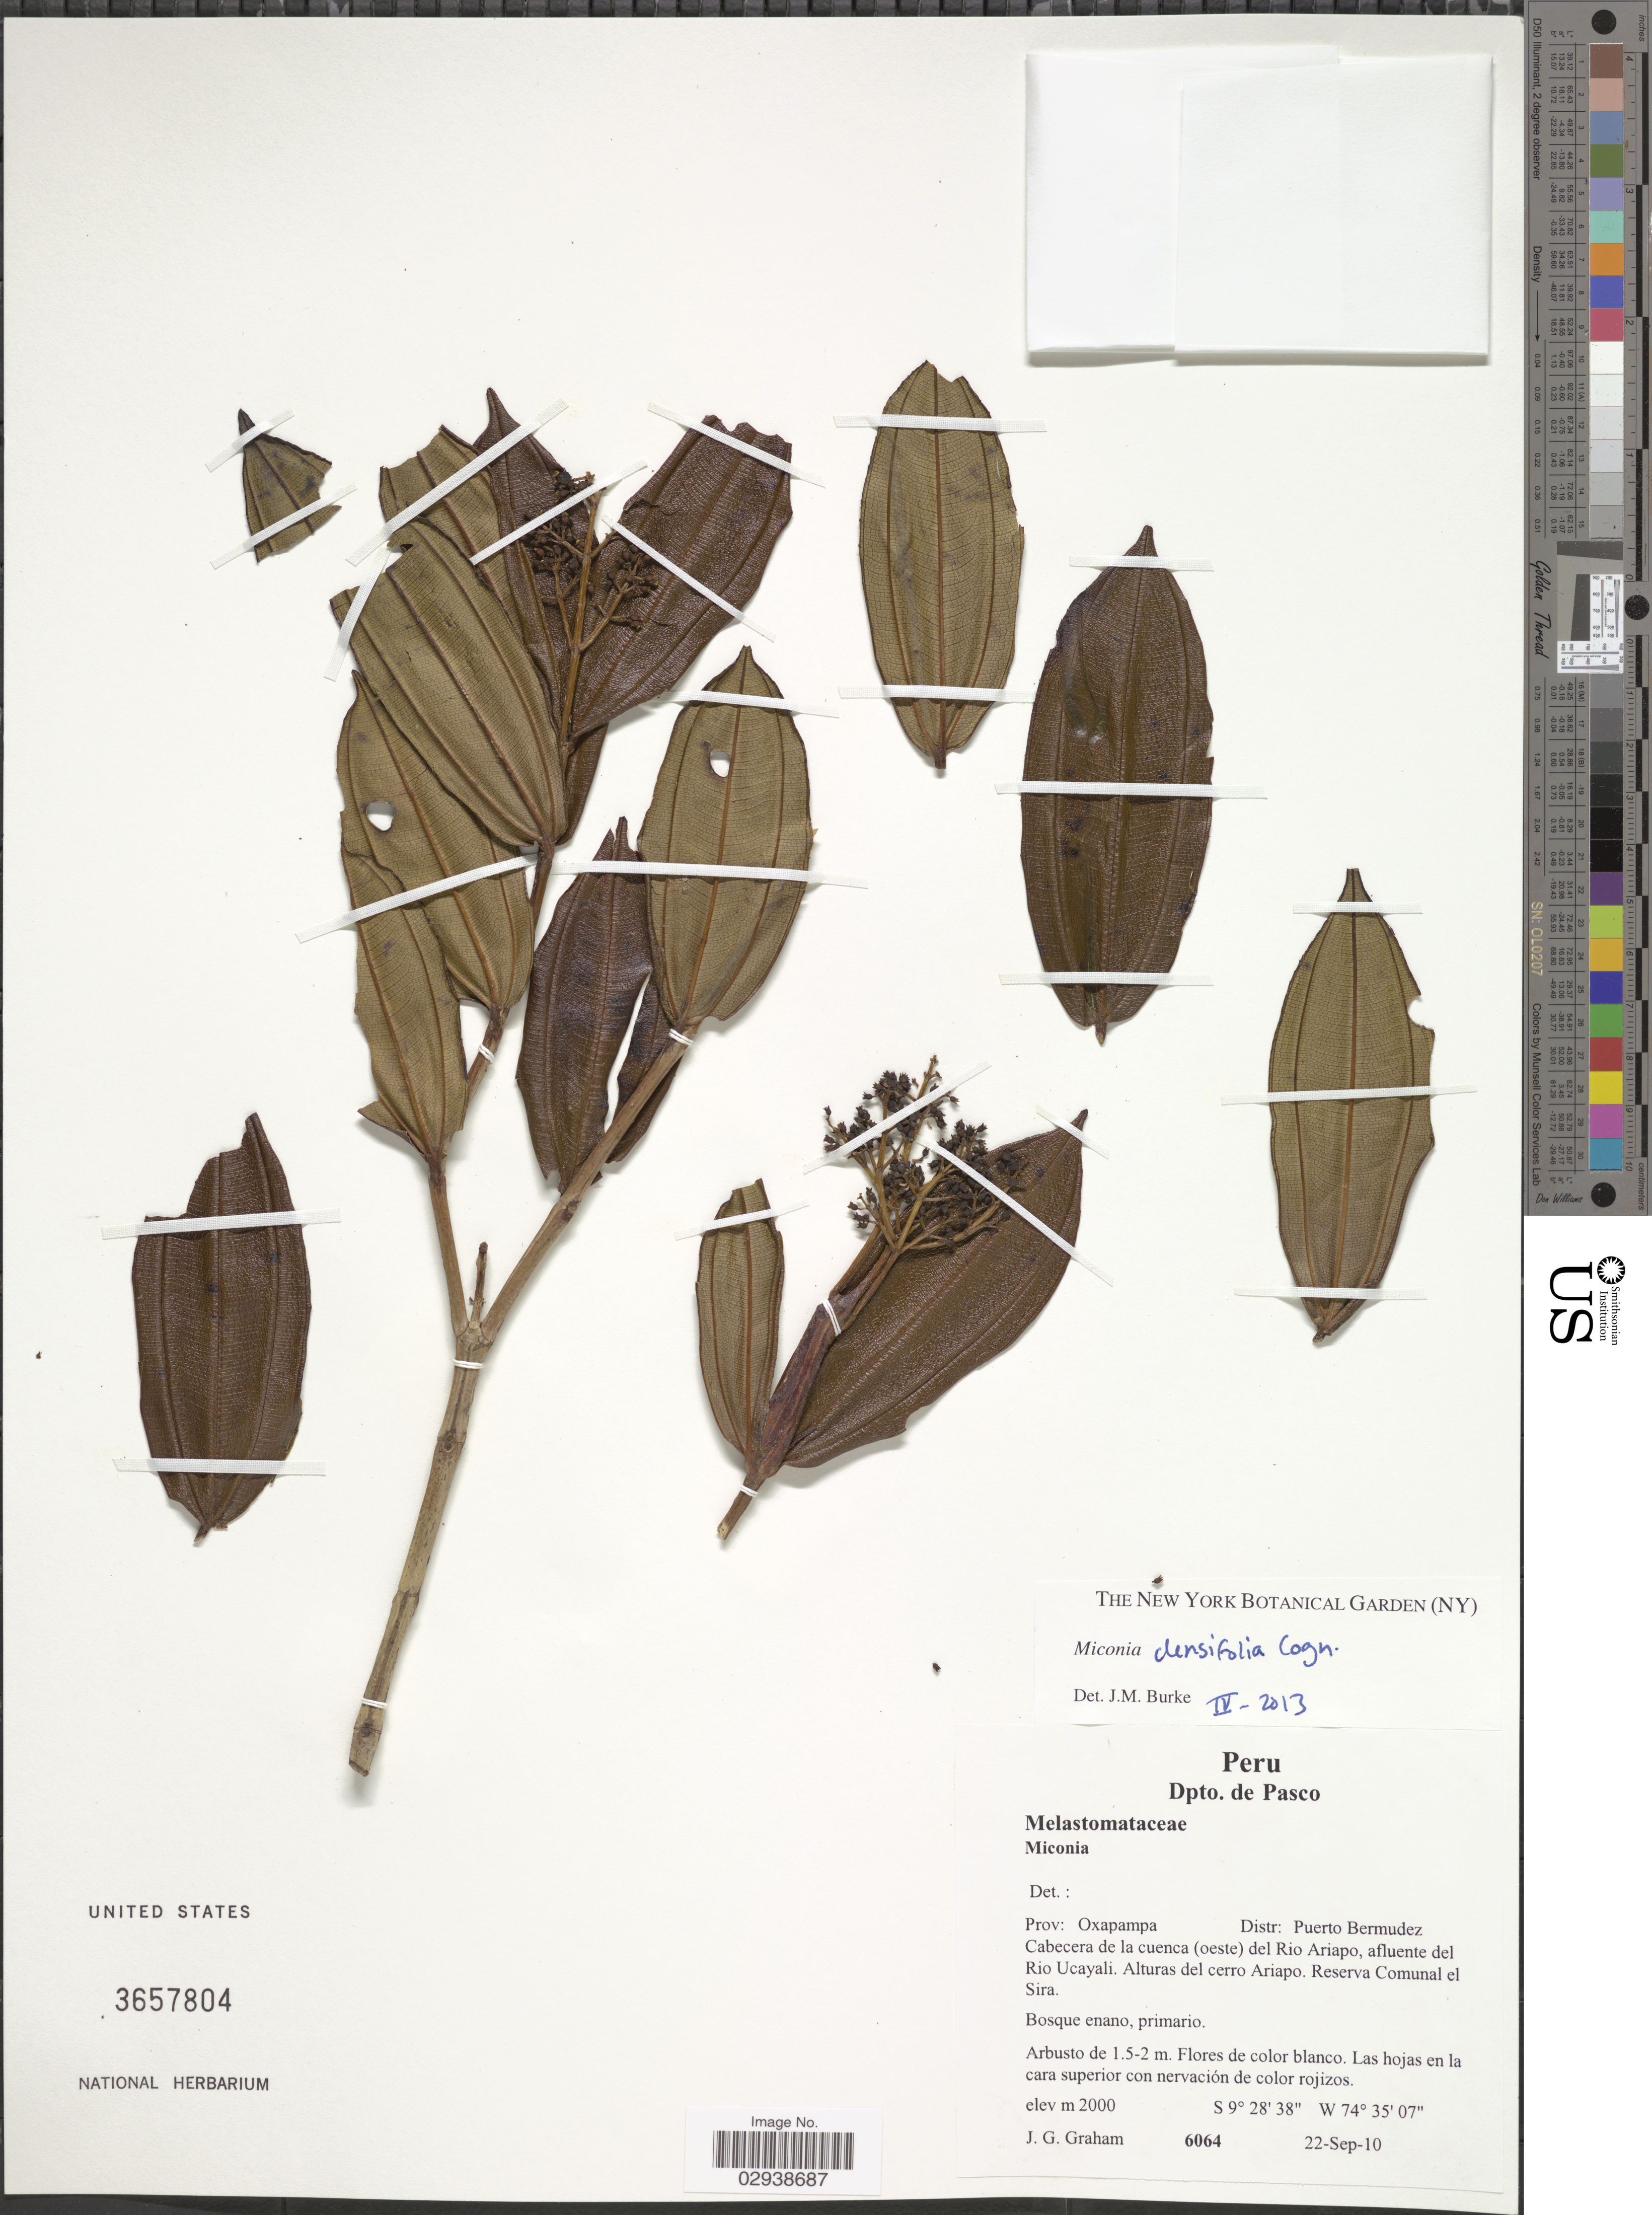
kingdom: Plantae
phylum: Tracheophyta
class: Magnoliopsida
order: Myrtales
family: Melastomataceae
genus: Miconia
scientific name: Miconia densifolia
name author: Cogn.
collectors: J. Graham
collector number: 6064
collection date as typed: Transcribed d/m/y: 22/9/10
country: Peru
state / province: Pasco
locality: Dpto. de Pasco, Prov: Oxapampa, Distr.: Puerto Bermudez, Cabecera de la cuenca (oeste) del Rio Ariapo, afluente del Rio Ucayali, Alturas del cerro Ariapo, Reserva Comunal el Sira.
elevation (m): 2000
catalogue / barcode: US 3657804